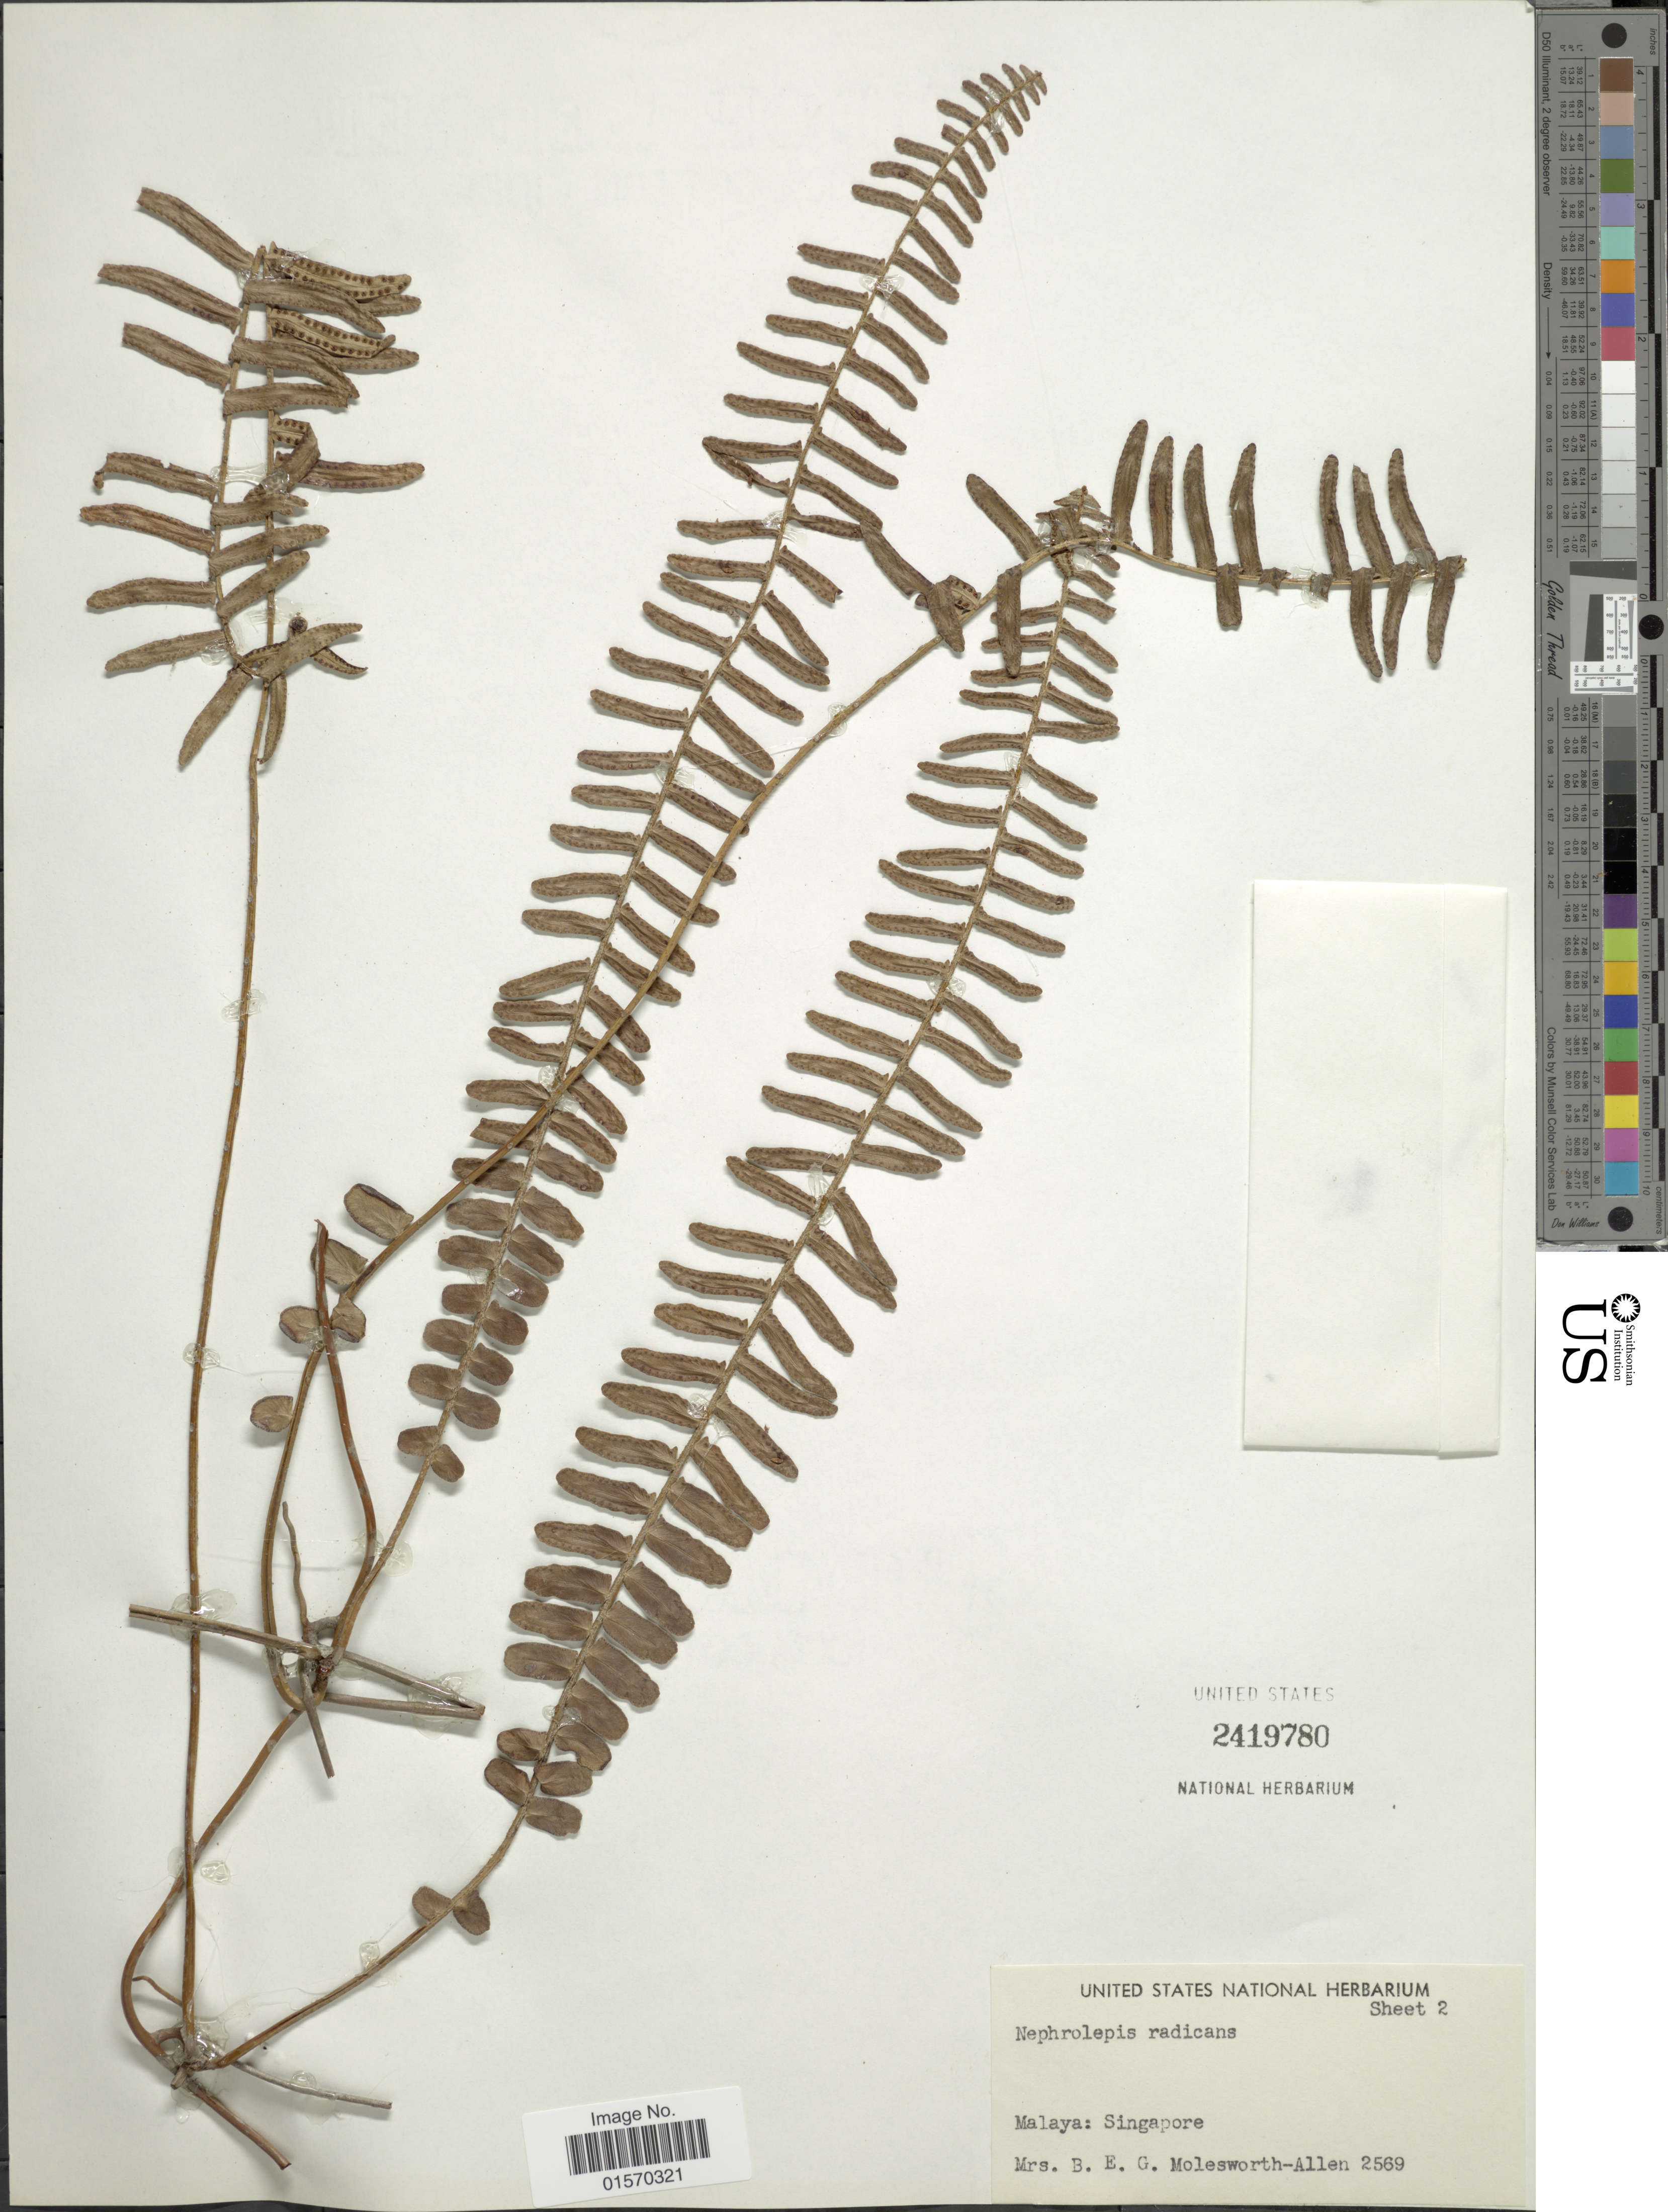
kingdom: Plantae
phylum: Tracheophyta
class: Polypodiopsida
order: Polypodiales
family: Nephrolepidaceae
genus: Nephrolepis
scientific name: Nephrolepis radicans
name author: (Burm.) Kuhn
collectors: Mrs. B. E. G. Molesworth-Allen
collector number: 2569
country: Singapore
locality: Malaya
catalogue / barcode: US 2419780